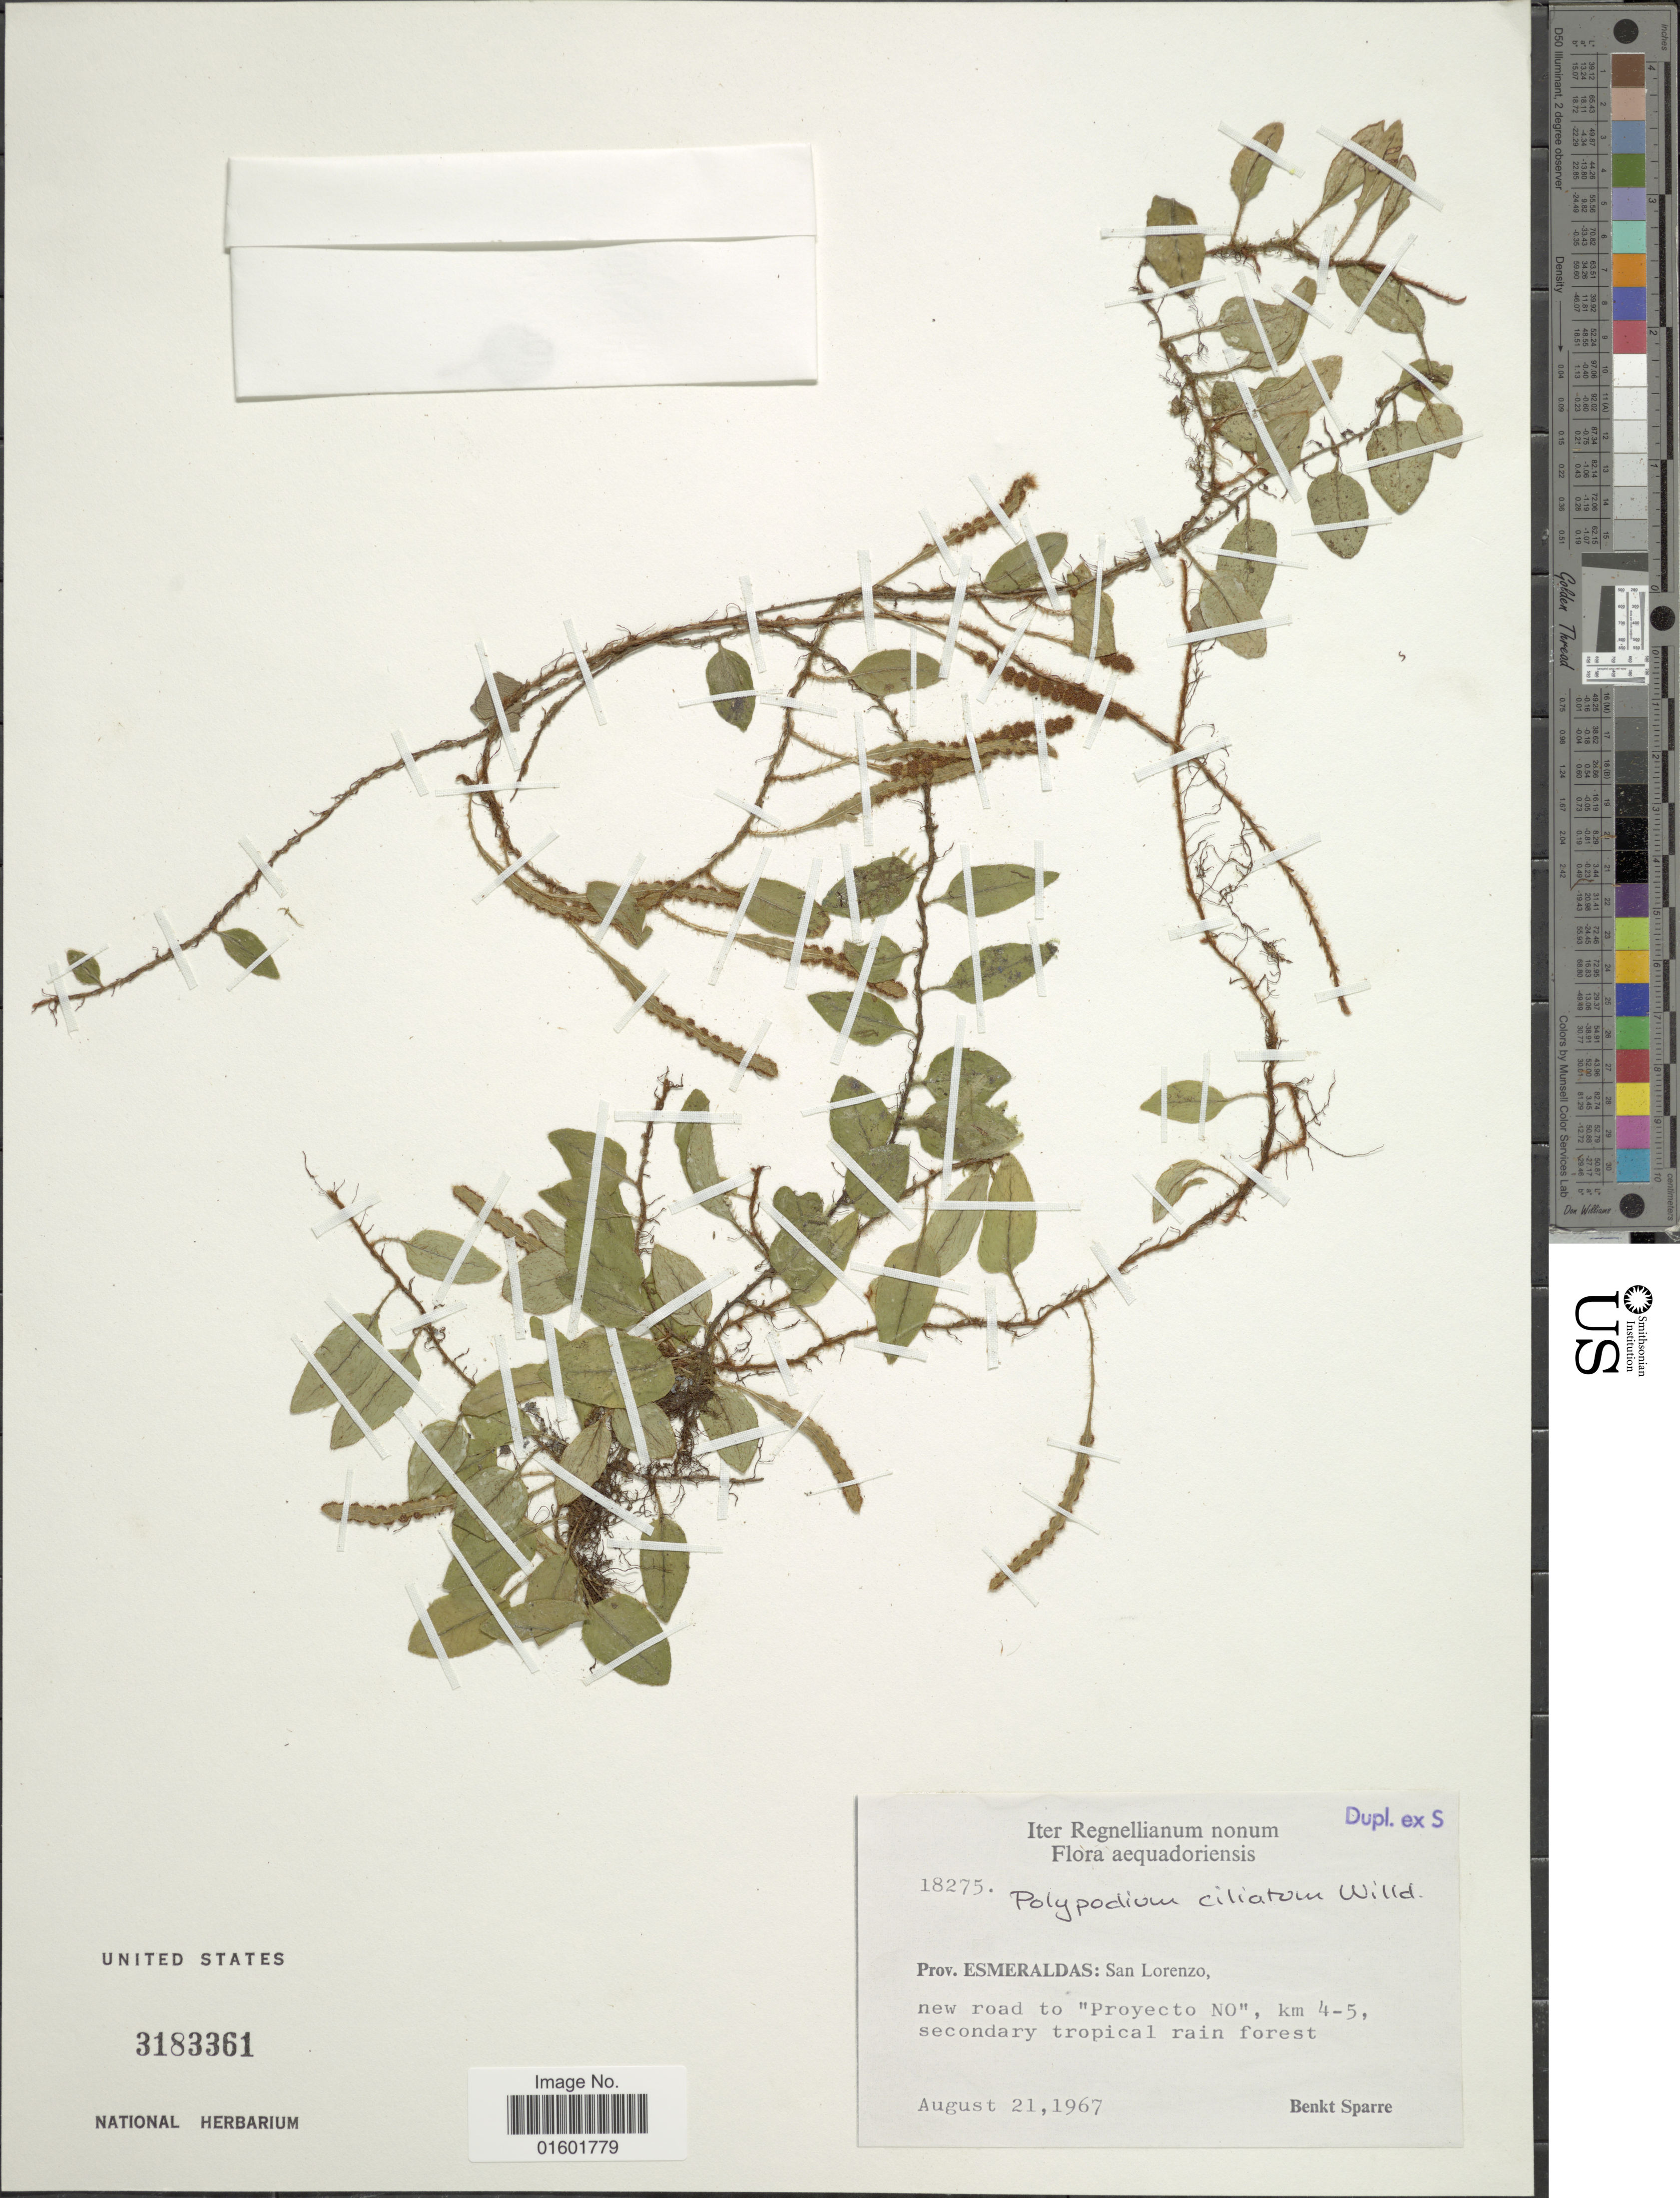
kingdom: Plantae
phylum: Tracheophyta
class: Polypodiopsida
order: Polypodiales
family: Polypodiaceae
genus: Microgramma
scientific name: Microgramma reptans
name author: (Cav.) A.R. Sm.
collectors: B. Sparre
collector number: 18275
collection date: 1967-08-21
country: Ecuador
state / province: Esmeraldas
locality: Flora Aequadoriensis, San Lorenzo, new road to Proyecto NO, km 4-5, secondary tropical rain forest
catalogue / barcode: US 3183361